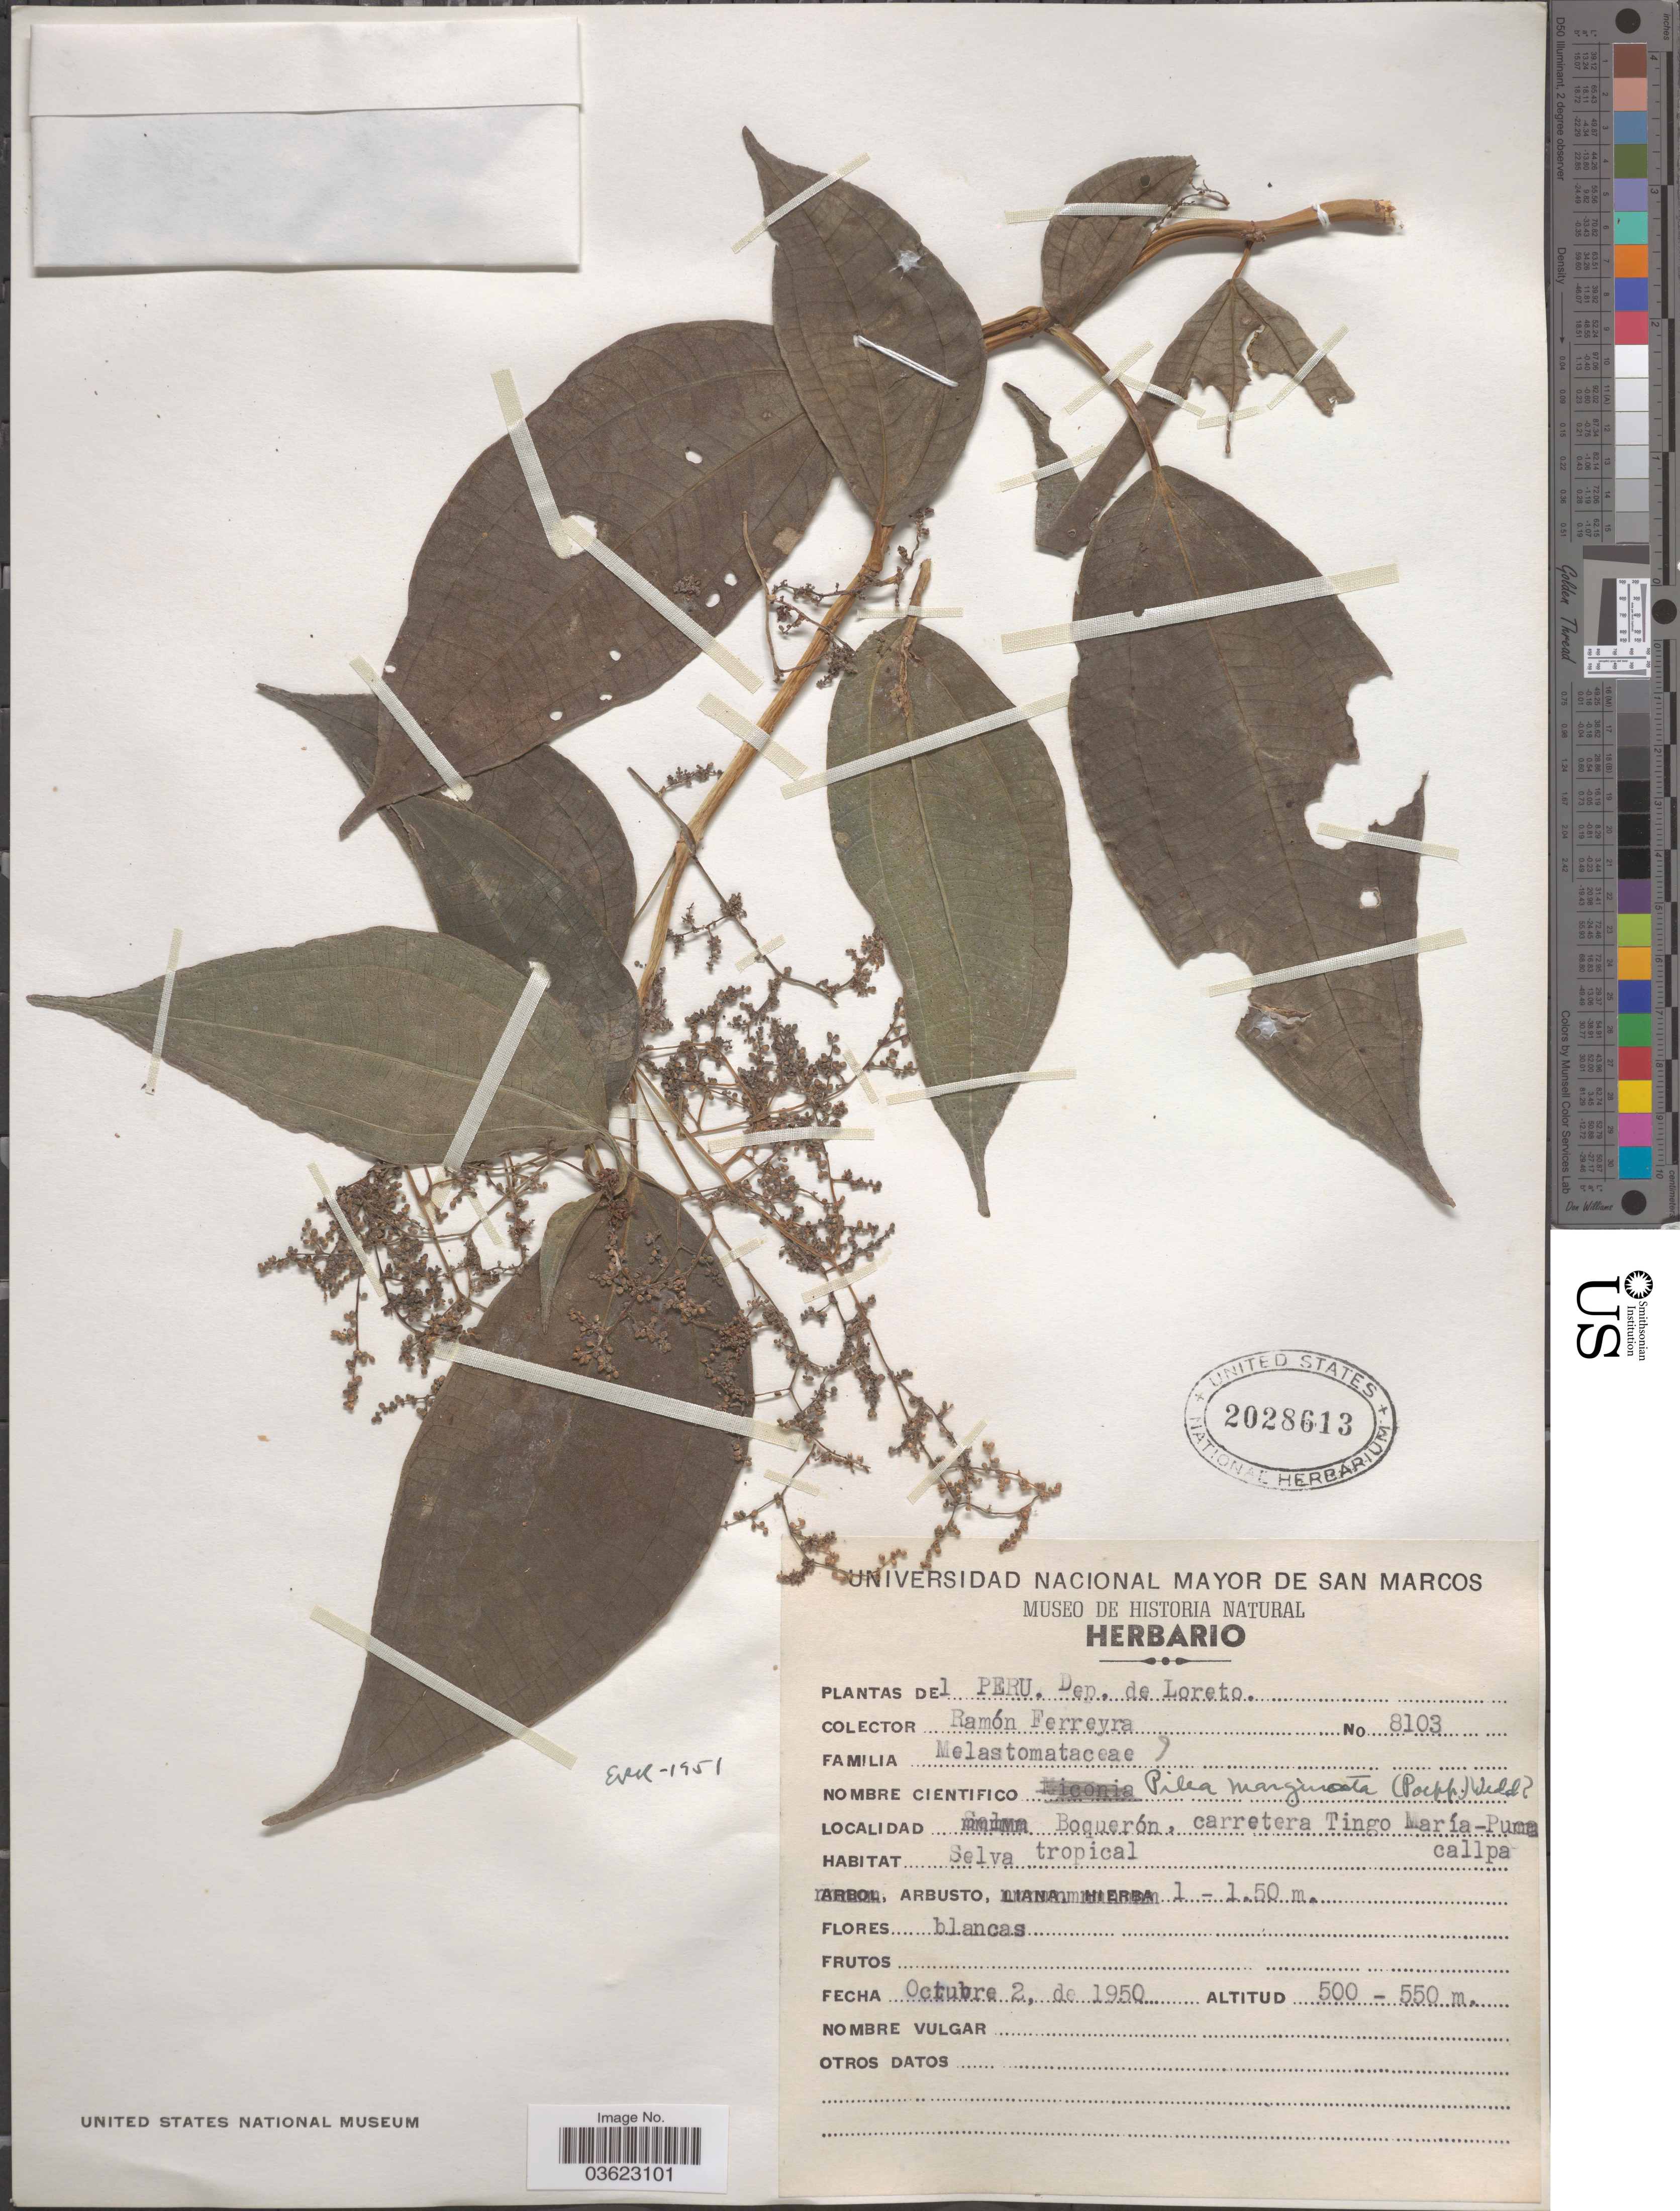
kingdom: Plantae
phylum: Tracheophyta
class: Magnoliopsida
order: Rosales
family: Urticaceae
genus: Pilea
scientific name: Pilea marginata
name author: Wedd.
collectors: R. A. Ferreyra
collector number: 8103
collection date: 1950-10-02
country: Peru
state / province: Loreto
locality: Dep. de Loreto. Boquerón, carretera Tingo María-Pumacallpa.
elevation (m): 500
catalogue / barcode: US 2028613